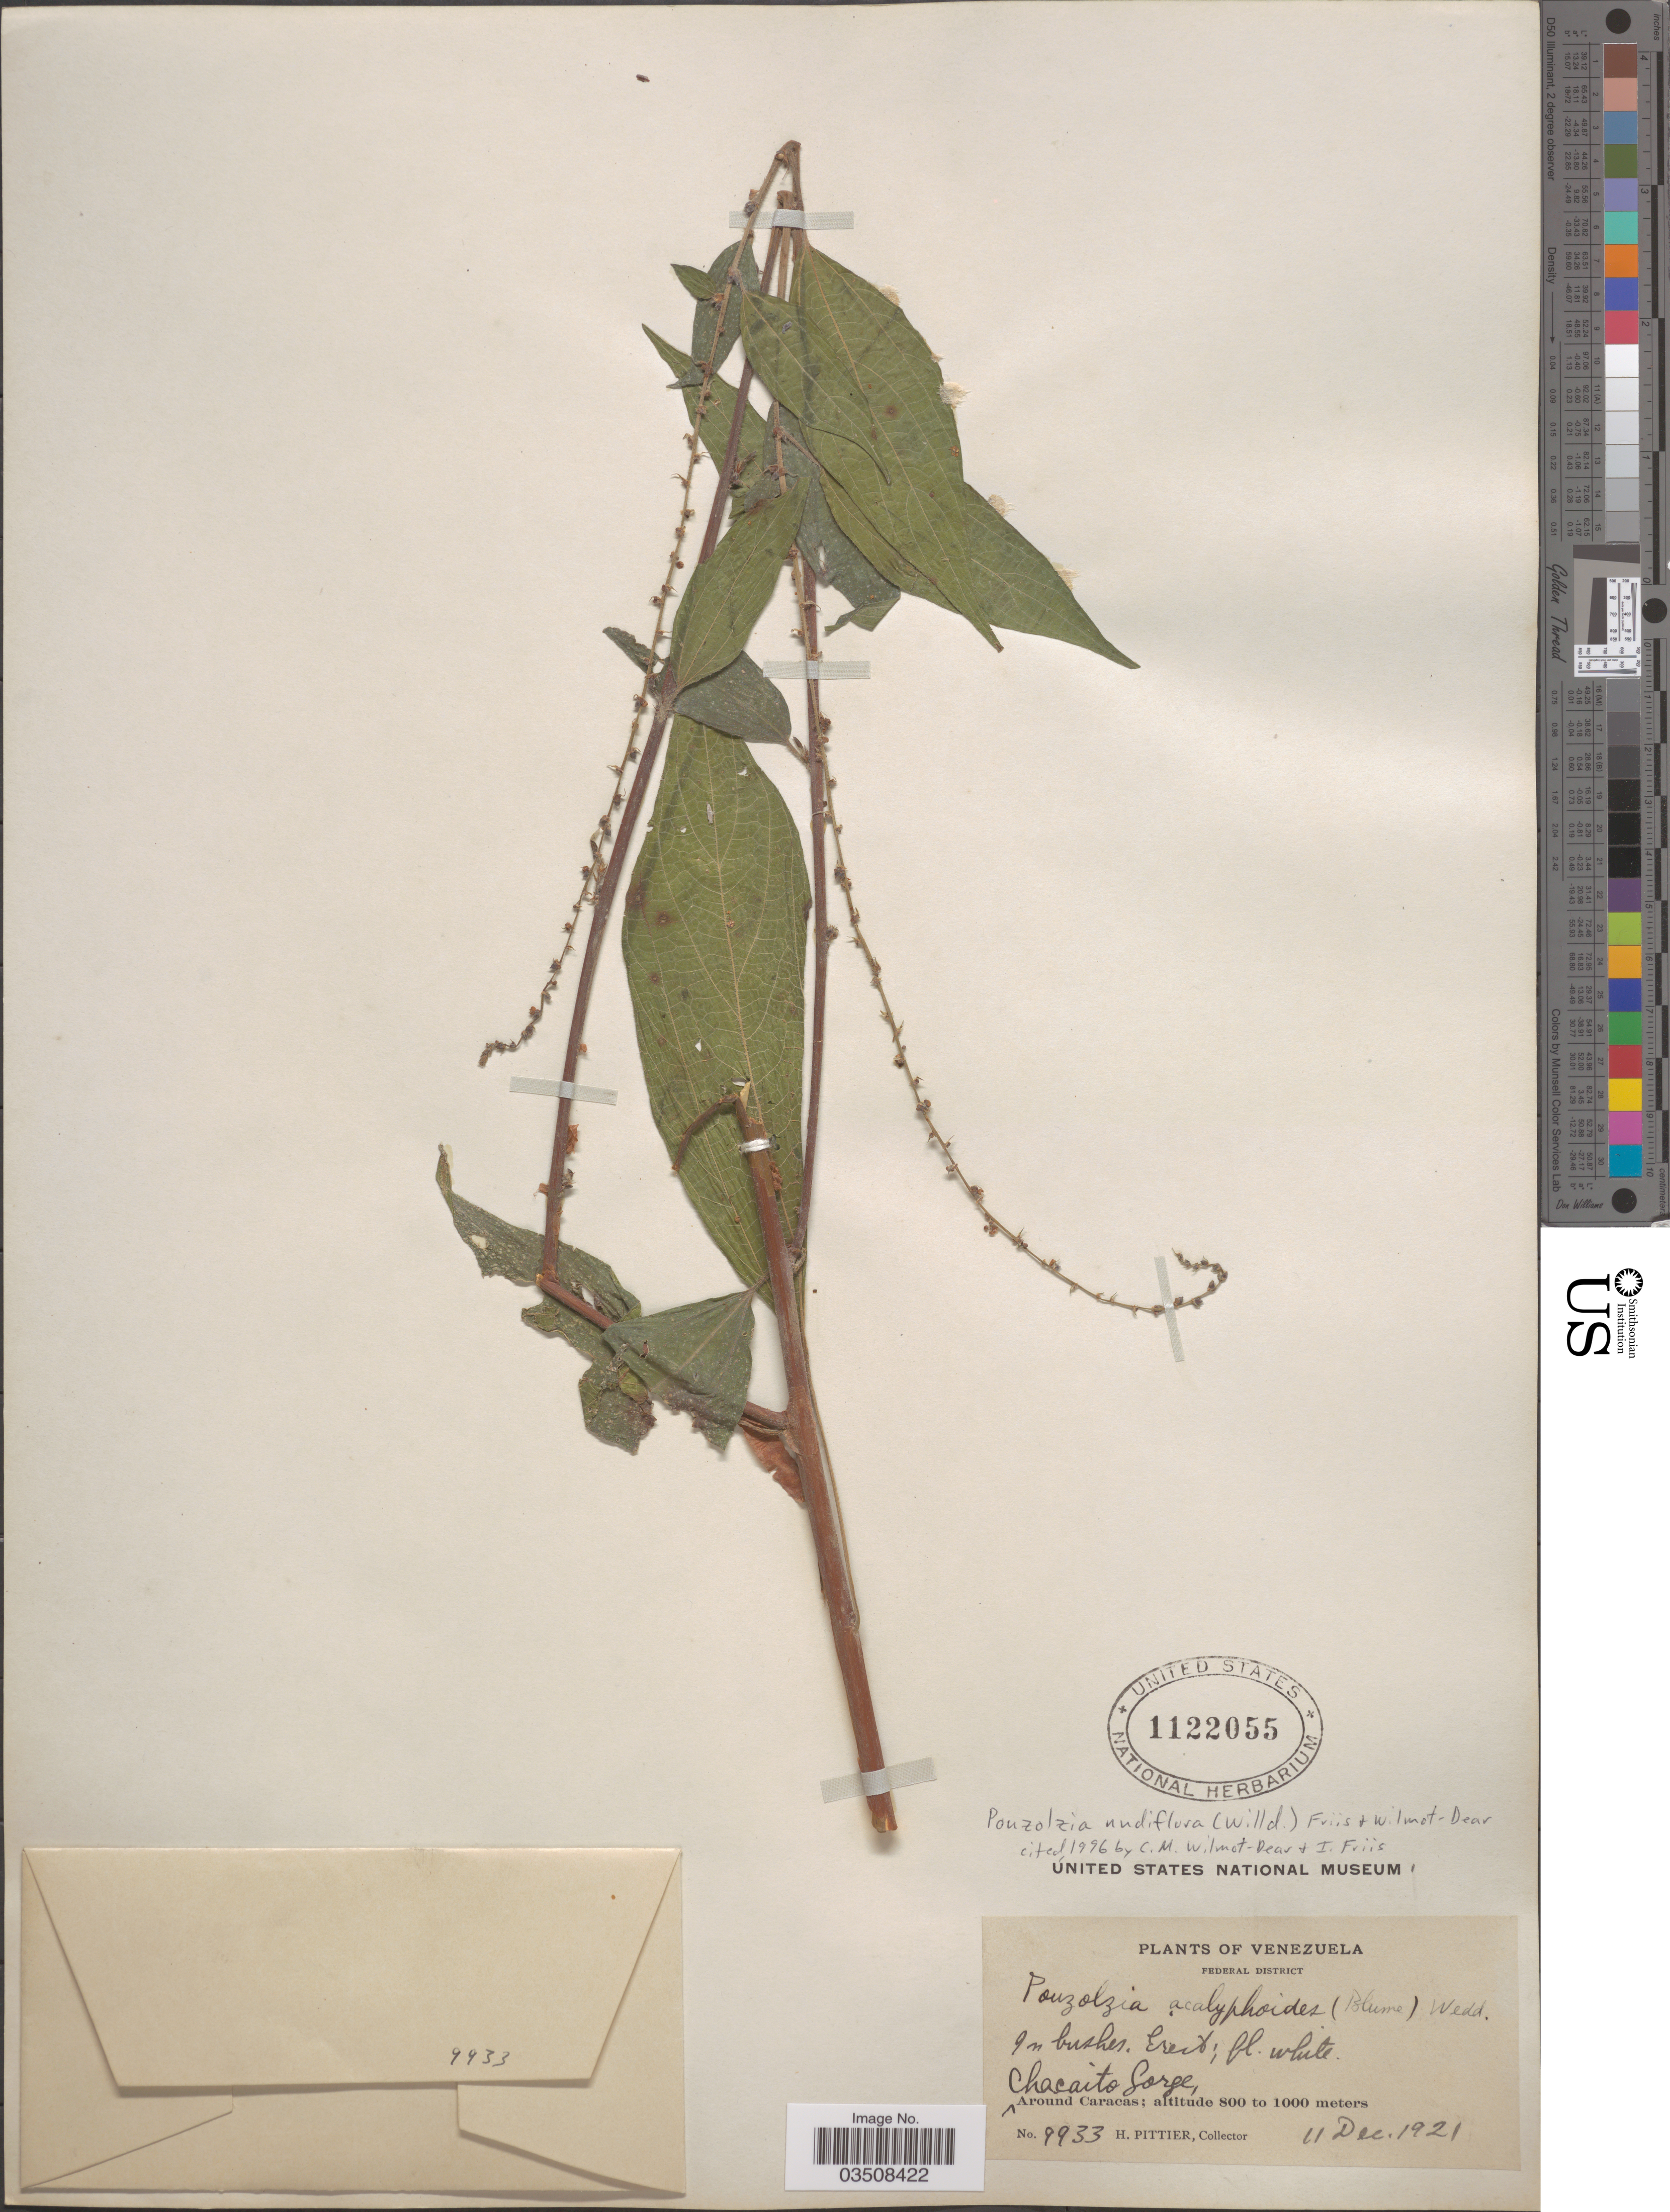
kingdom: Plantae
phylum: Tracheophyta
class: Magnoliopsida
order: Rosales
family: Urticaceae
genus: Pouzolzia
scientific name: Pouzolzia nudiflora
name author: (Willd.) Friis & Wilmot-Dear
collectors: H. F. Pittier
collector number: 9933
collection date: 1921-12-11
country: Venezuela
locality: Federal District. Chacaito Gorge. Around Caracas.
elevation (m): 800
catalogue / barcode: US 1122055